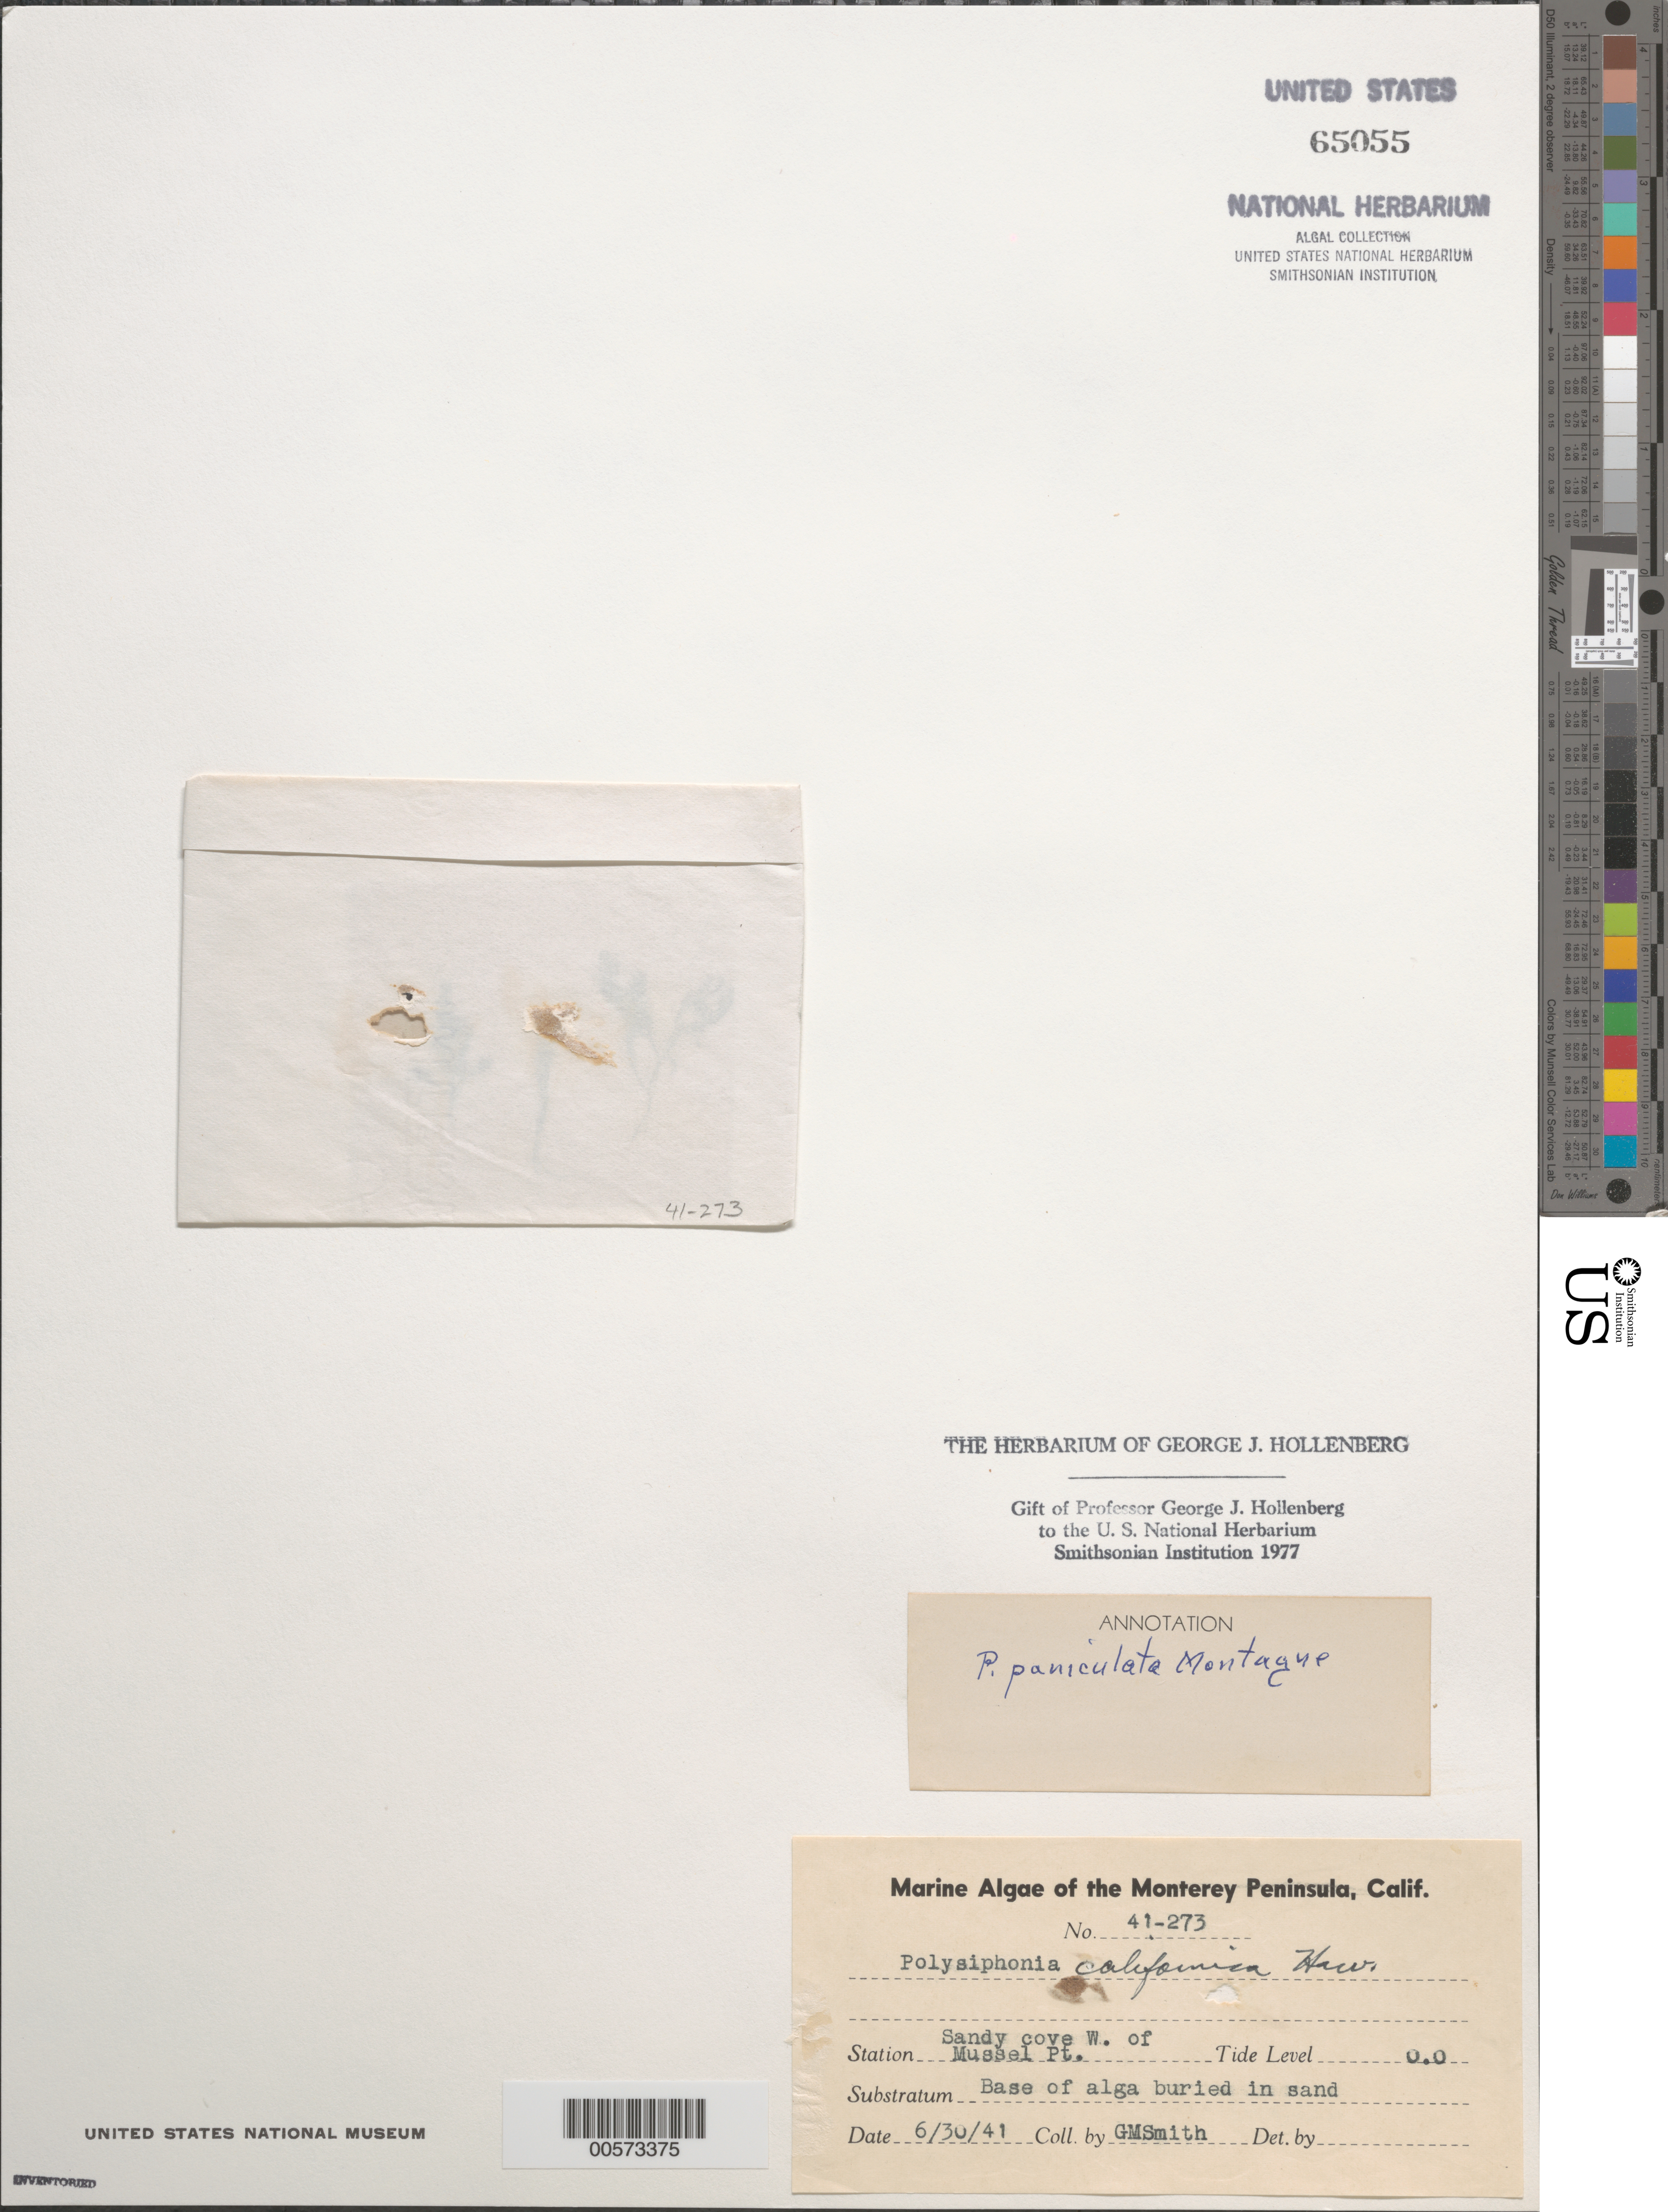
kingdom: Plantae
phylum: Rhodophyta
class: Florideophyceae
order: Ceramiales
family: Rhodomelaceae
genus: Eutrichosiphonia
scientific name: Eutrichosiphonia paniculata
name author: (Mont.) D.E.Bustamante & T.O. Cho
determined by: Algae name updating Project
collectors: G. M. Smith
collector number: Gms 41-273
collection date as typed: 30 Jun 1941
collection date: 1941-06-30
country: United States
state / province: California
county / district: Monterey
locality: Sandy cove west of Mussel Point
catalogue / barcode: US 65055